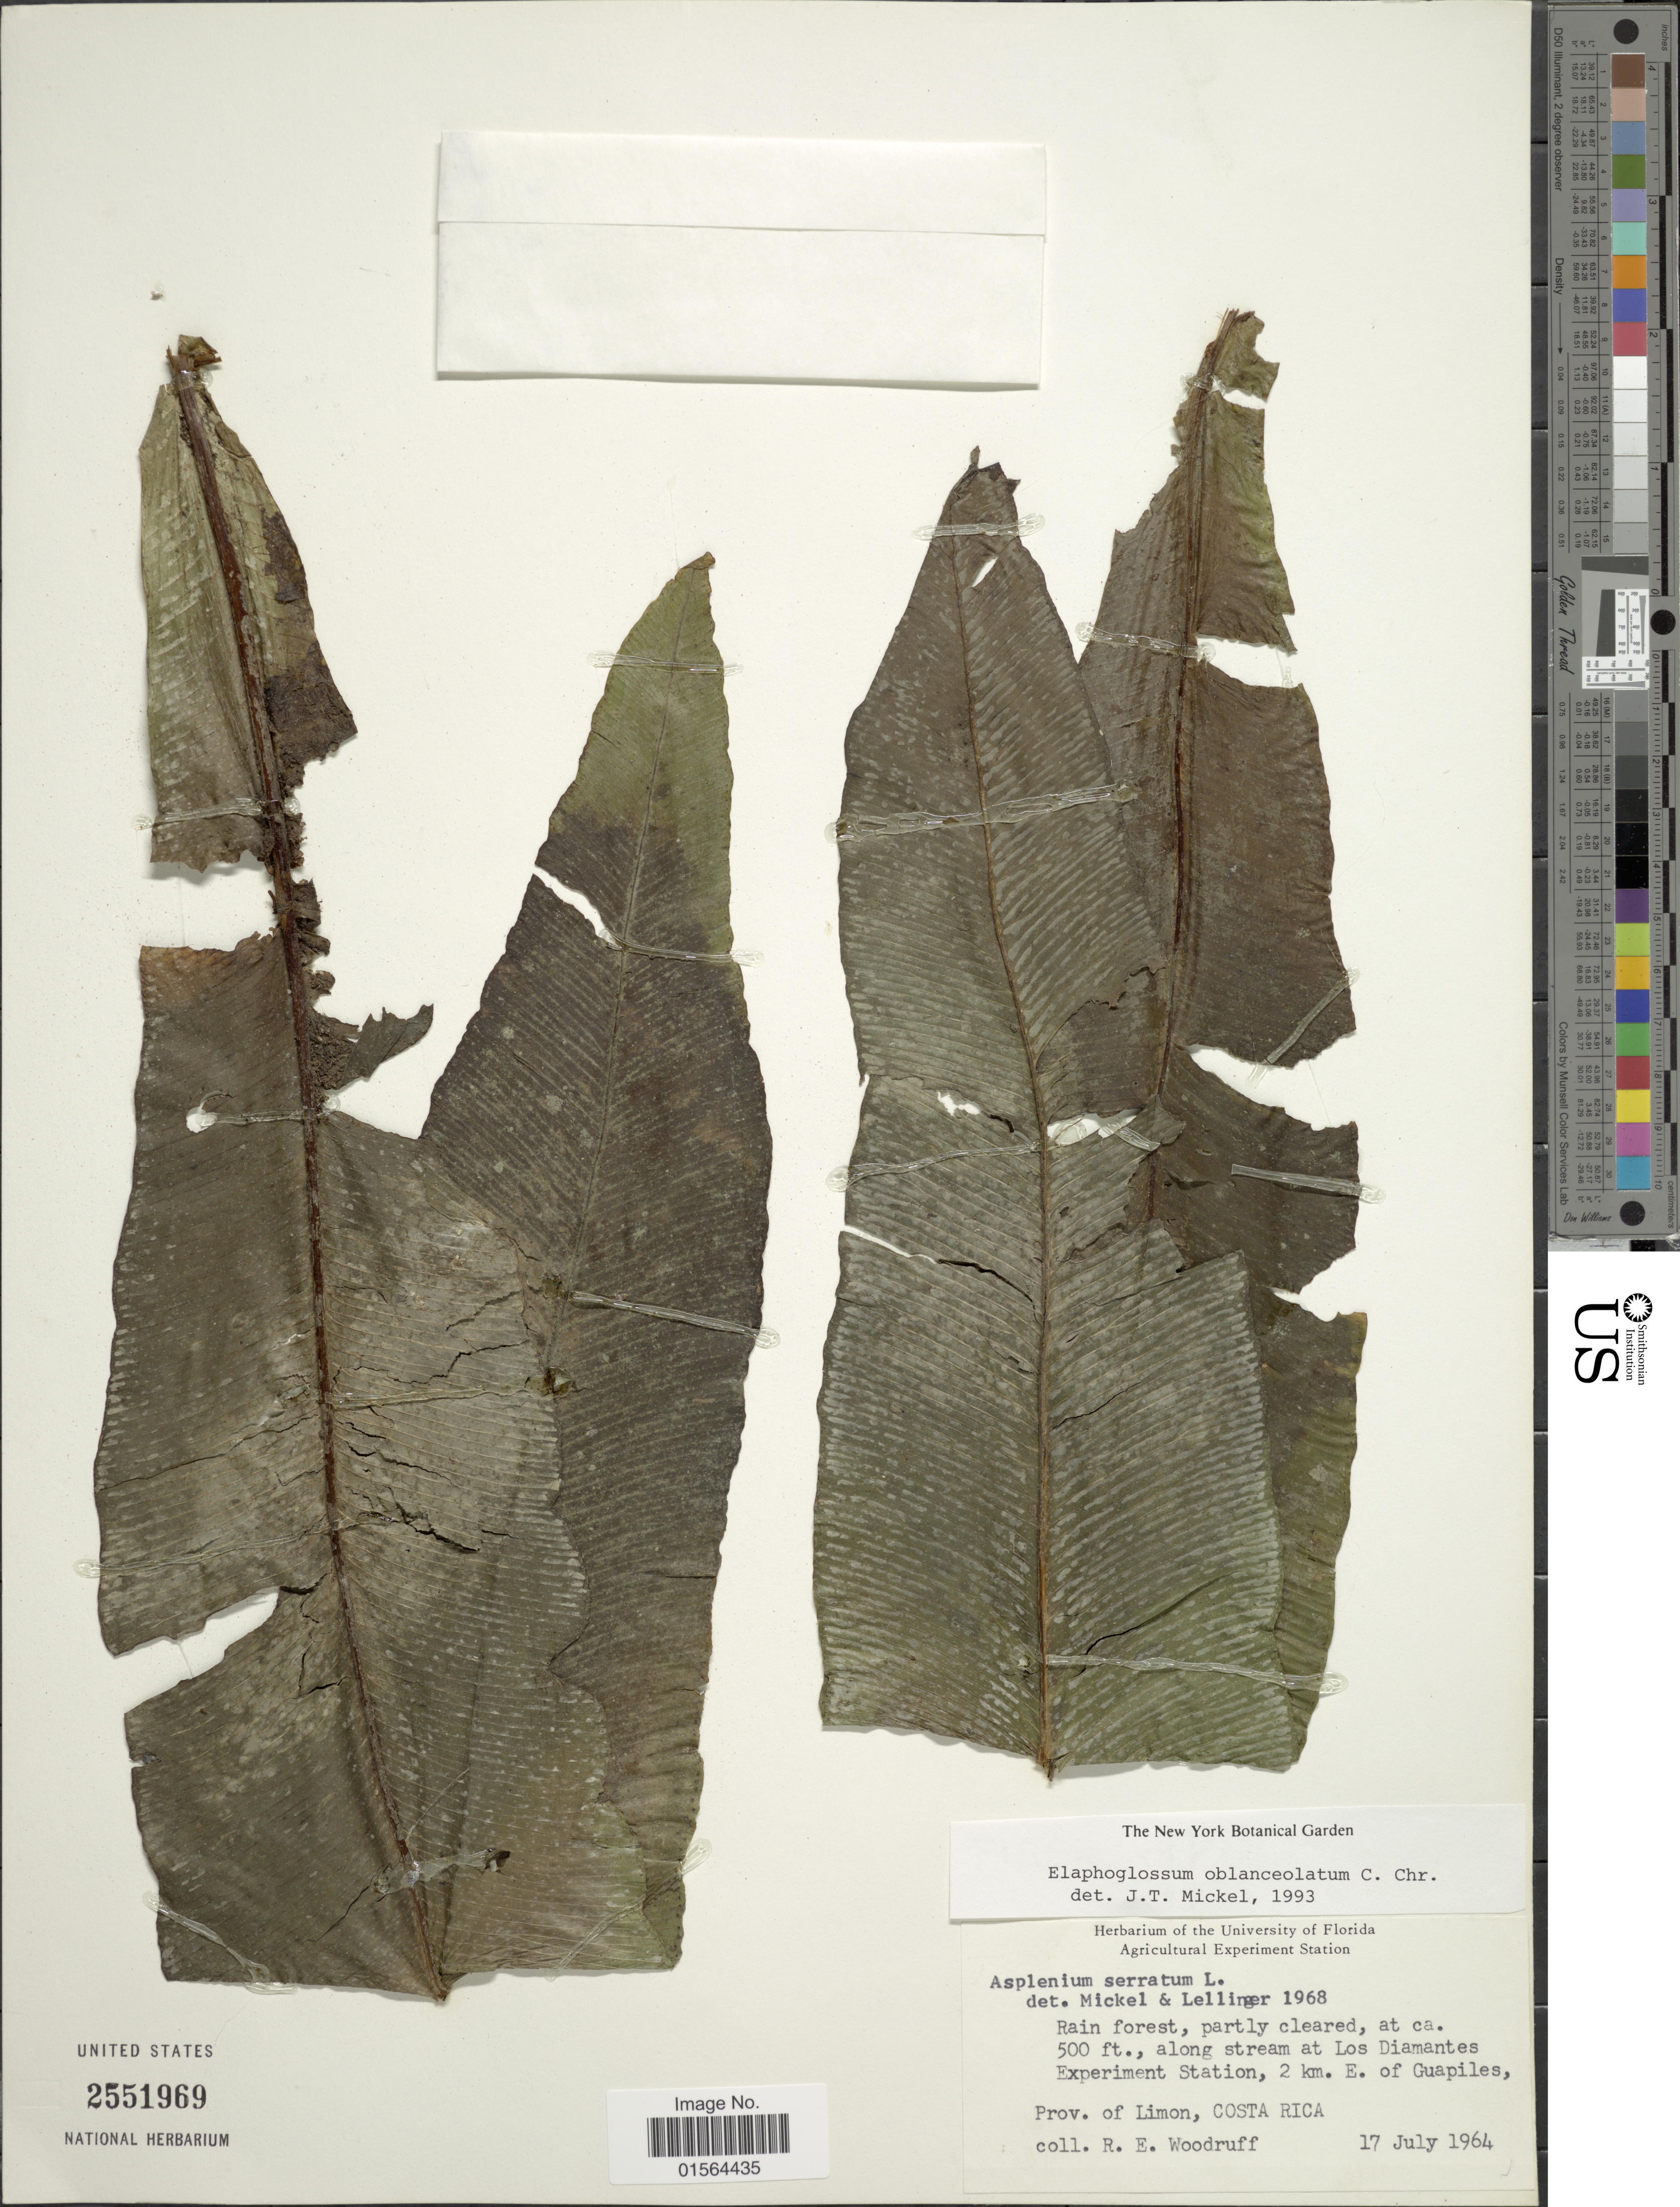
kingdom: Plantae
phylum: Tracheophyta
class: Polypodiopsida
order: Polypodiales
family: Dryopteridaceae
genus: Elaphoglossum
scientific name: Elaphoglossum oblanceolatum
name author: C. Chr.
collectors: R. Woodruff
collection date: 1964-07-17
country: Costa Rica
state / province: Limón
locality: Along stream at Los Diamantes Experiment Station, 2 km E of Guapiles, Prov. of Limon, Costa Rica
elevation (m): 152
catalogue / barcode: US 2551969